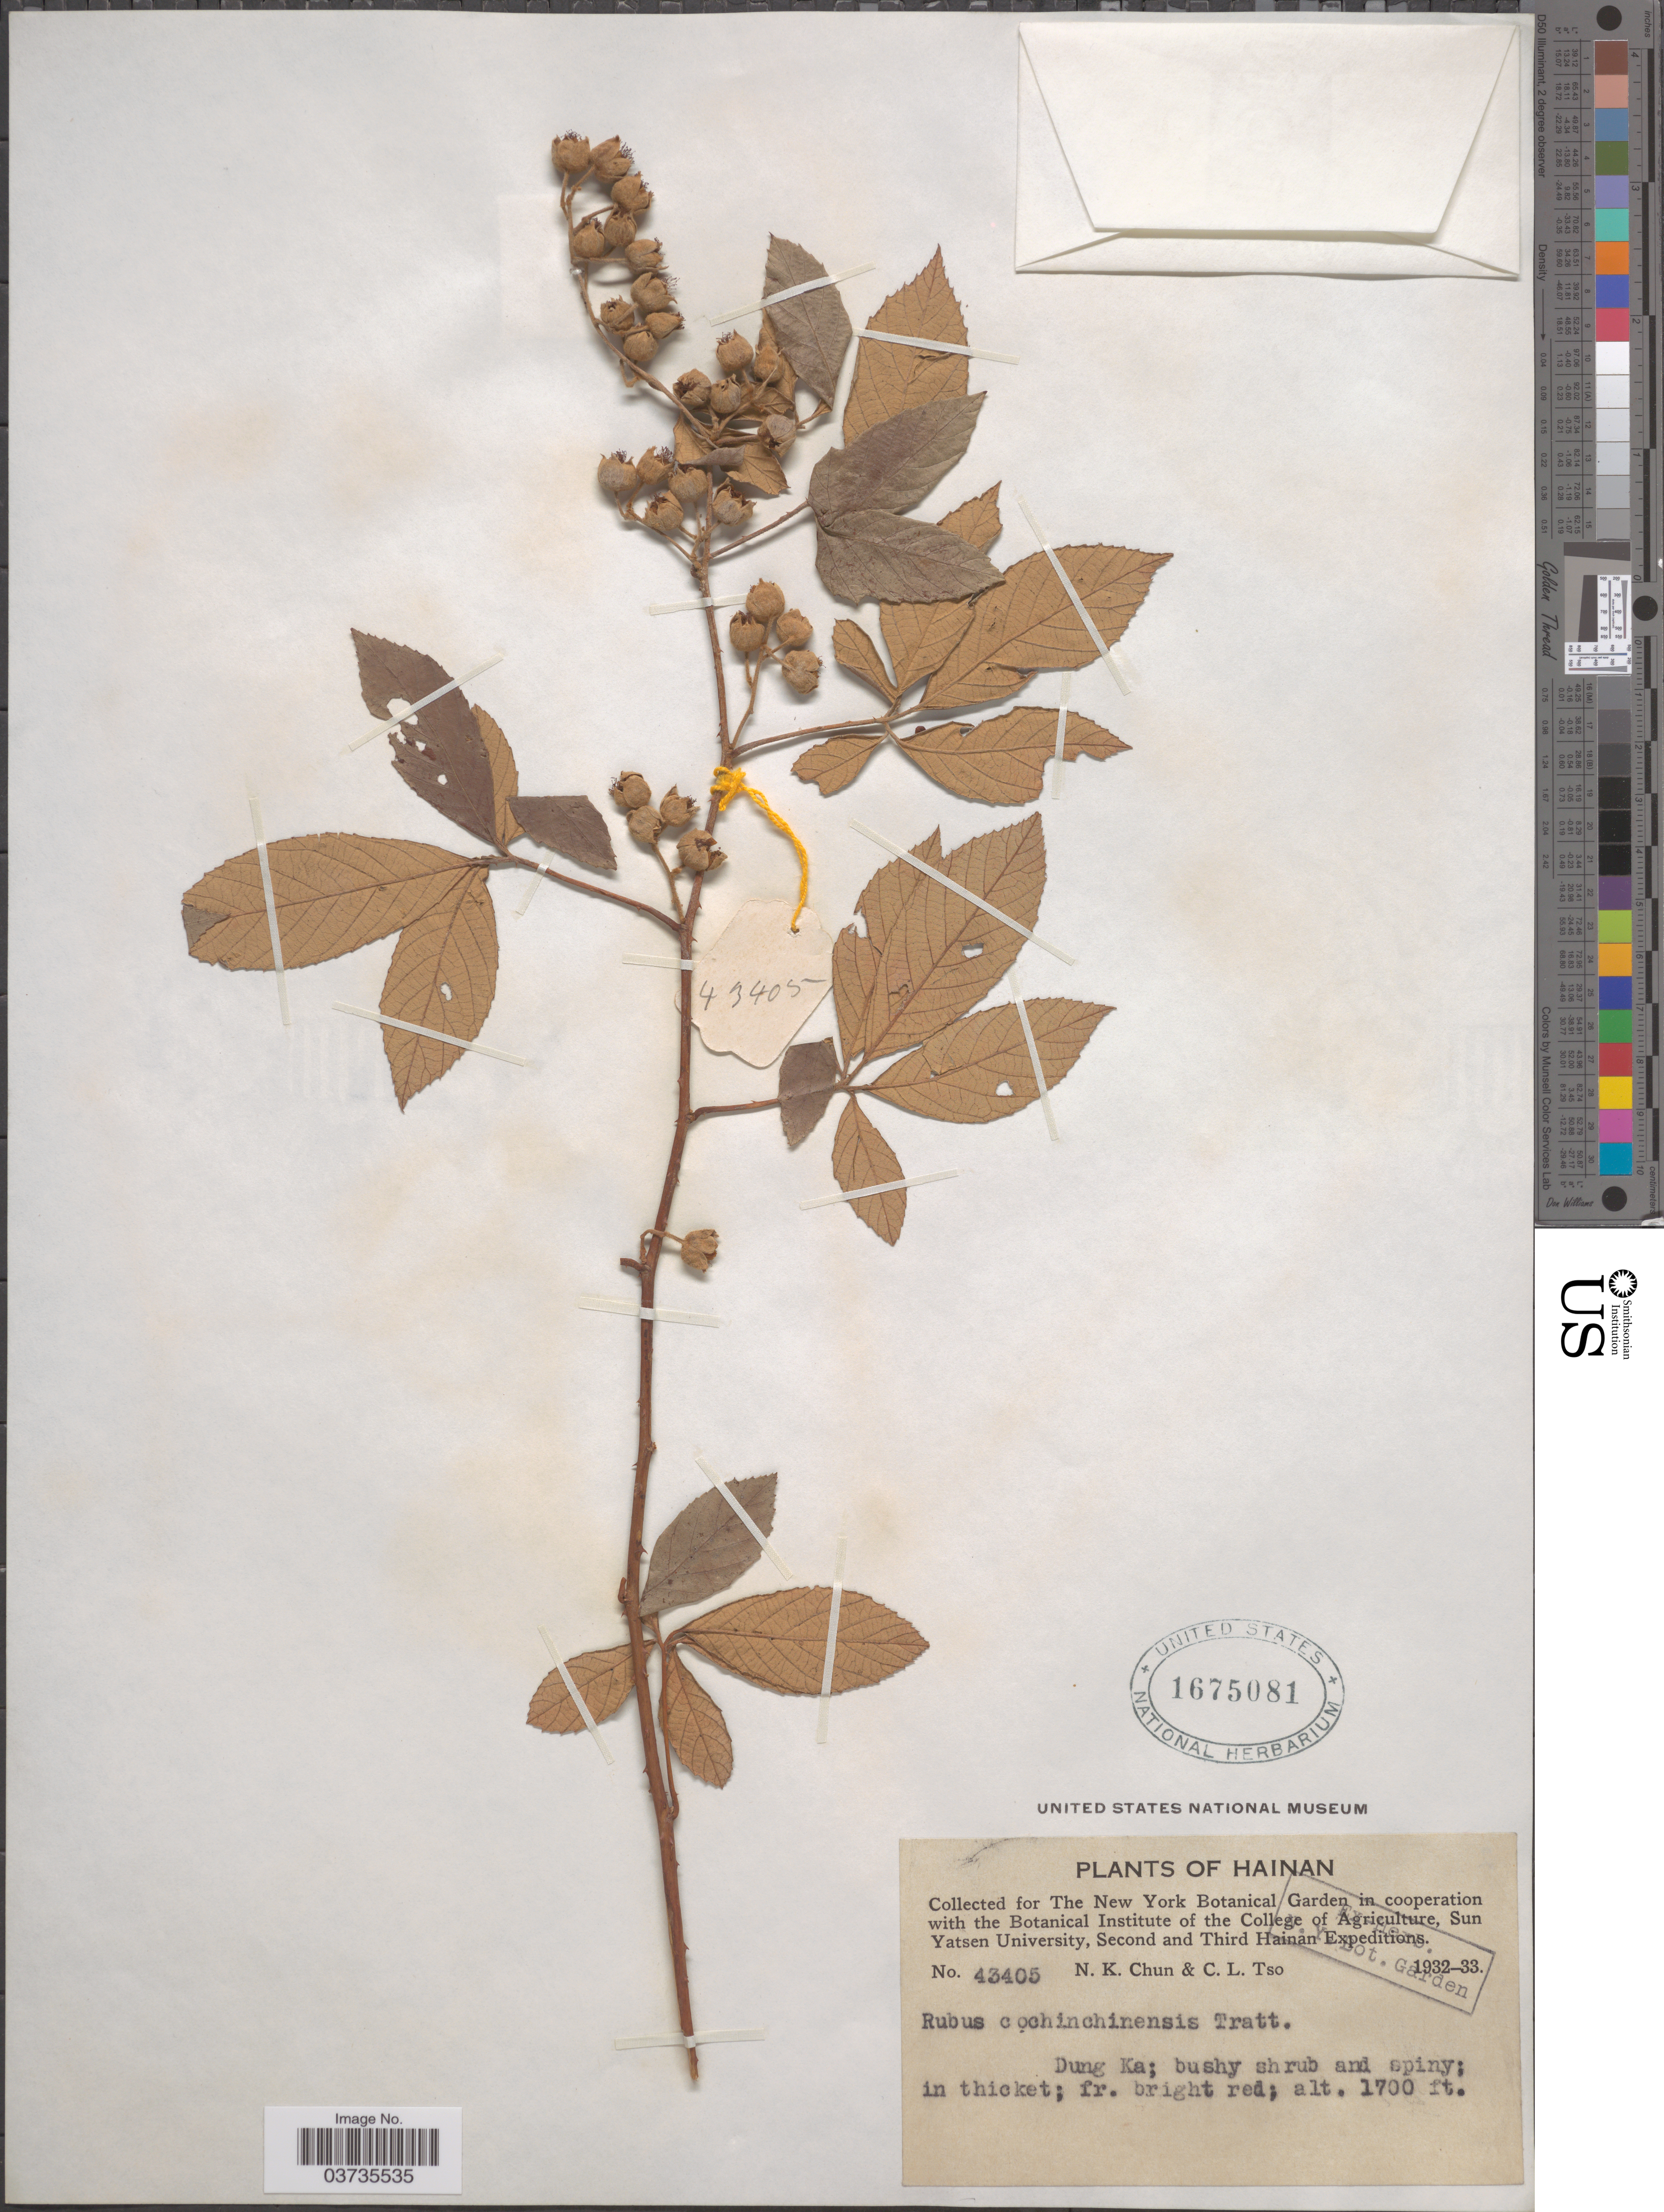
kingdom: Plantae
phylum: Tracheophyta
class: Magnoliopsida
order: Rosales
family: Rosaceae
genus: Rubus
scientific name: Rubus cochinchinensis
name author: Tratt.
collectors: N. K. Chun & C. Tso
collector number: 43405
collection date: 1932/1933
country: China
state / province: Hainan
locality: Dung Ka.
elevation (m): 518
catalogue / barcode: US 1675081